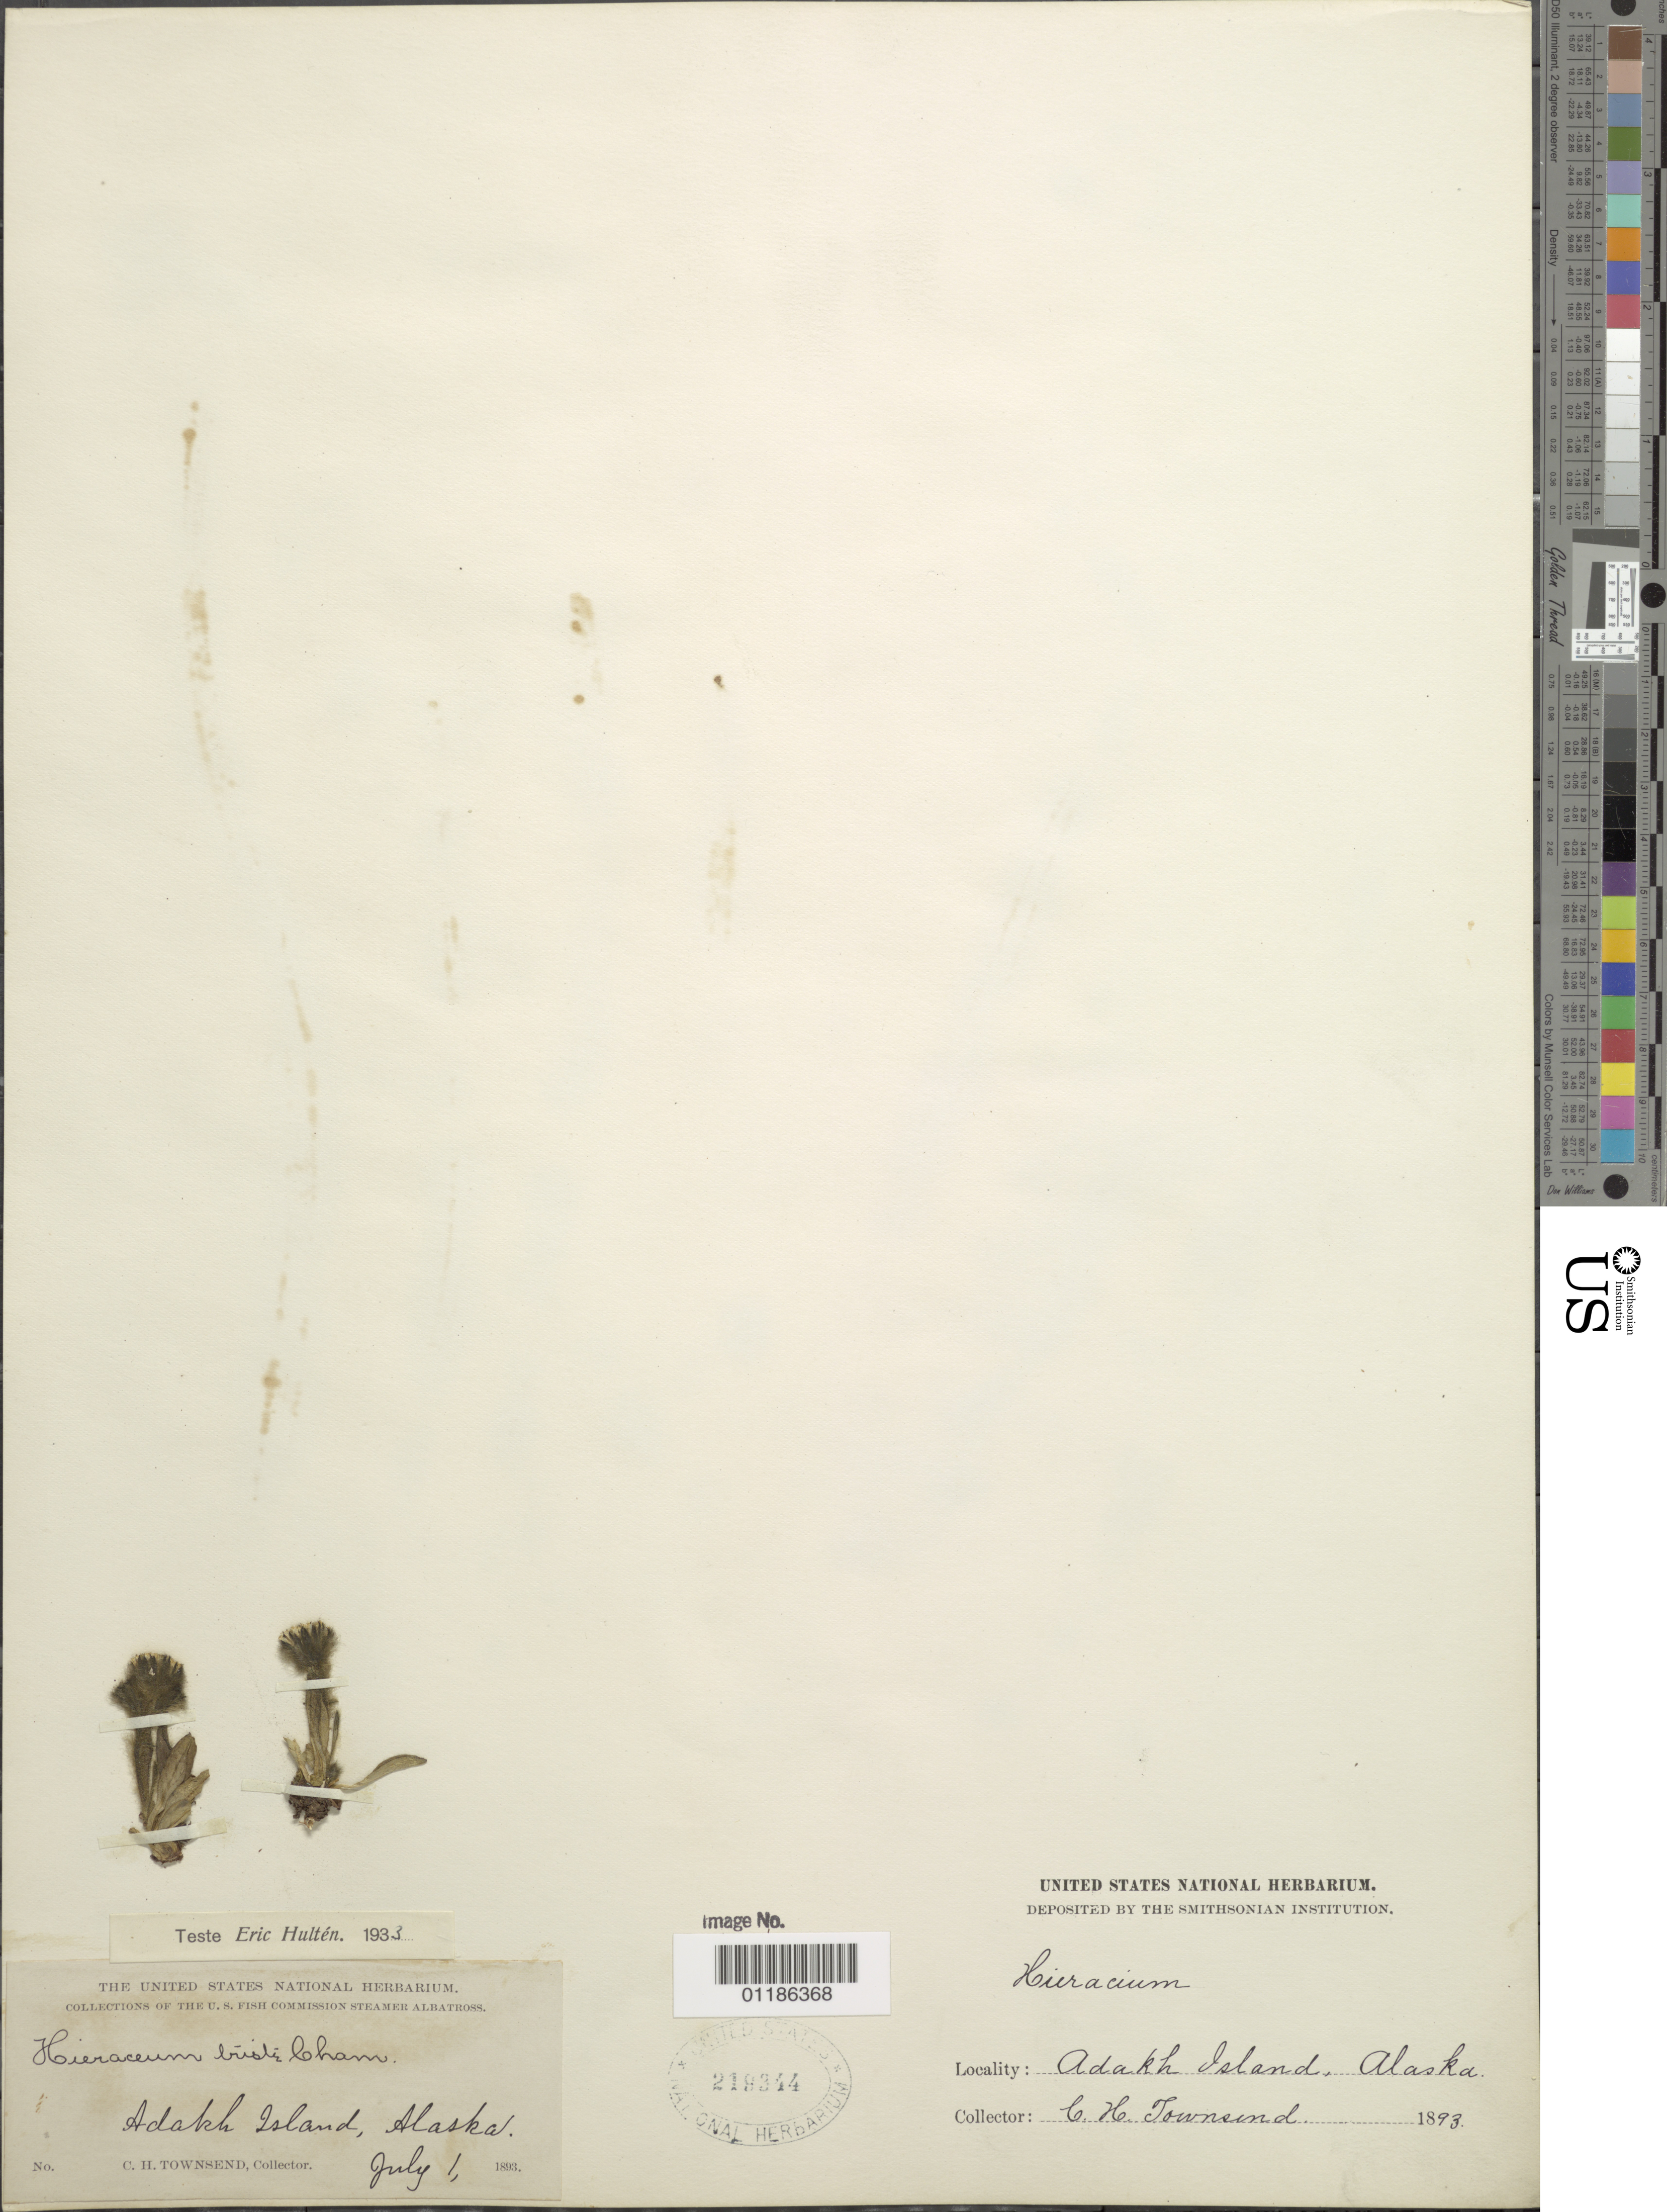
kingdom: Plantae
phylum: Tracheophyta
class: Magnoliopsida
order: Asterales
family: Asteraceae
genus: Hieracium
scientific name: Hieracium triste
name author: Willd. ex Spreng.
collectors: C. H. Townsend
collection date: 1893-07-01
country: United States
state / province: Alaska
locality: Adakh Island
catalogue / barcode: US 219344